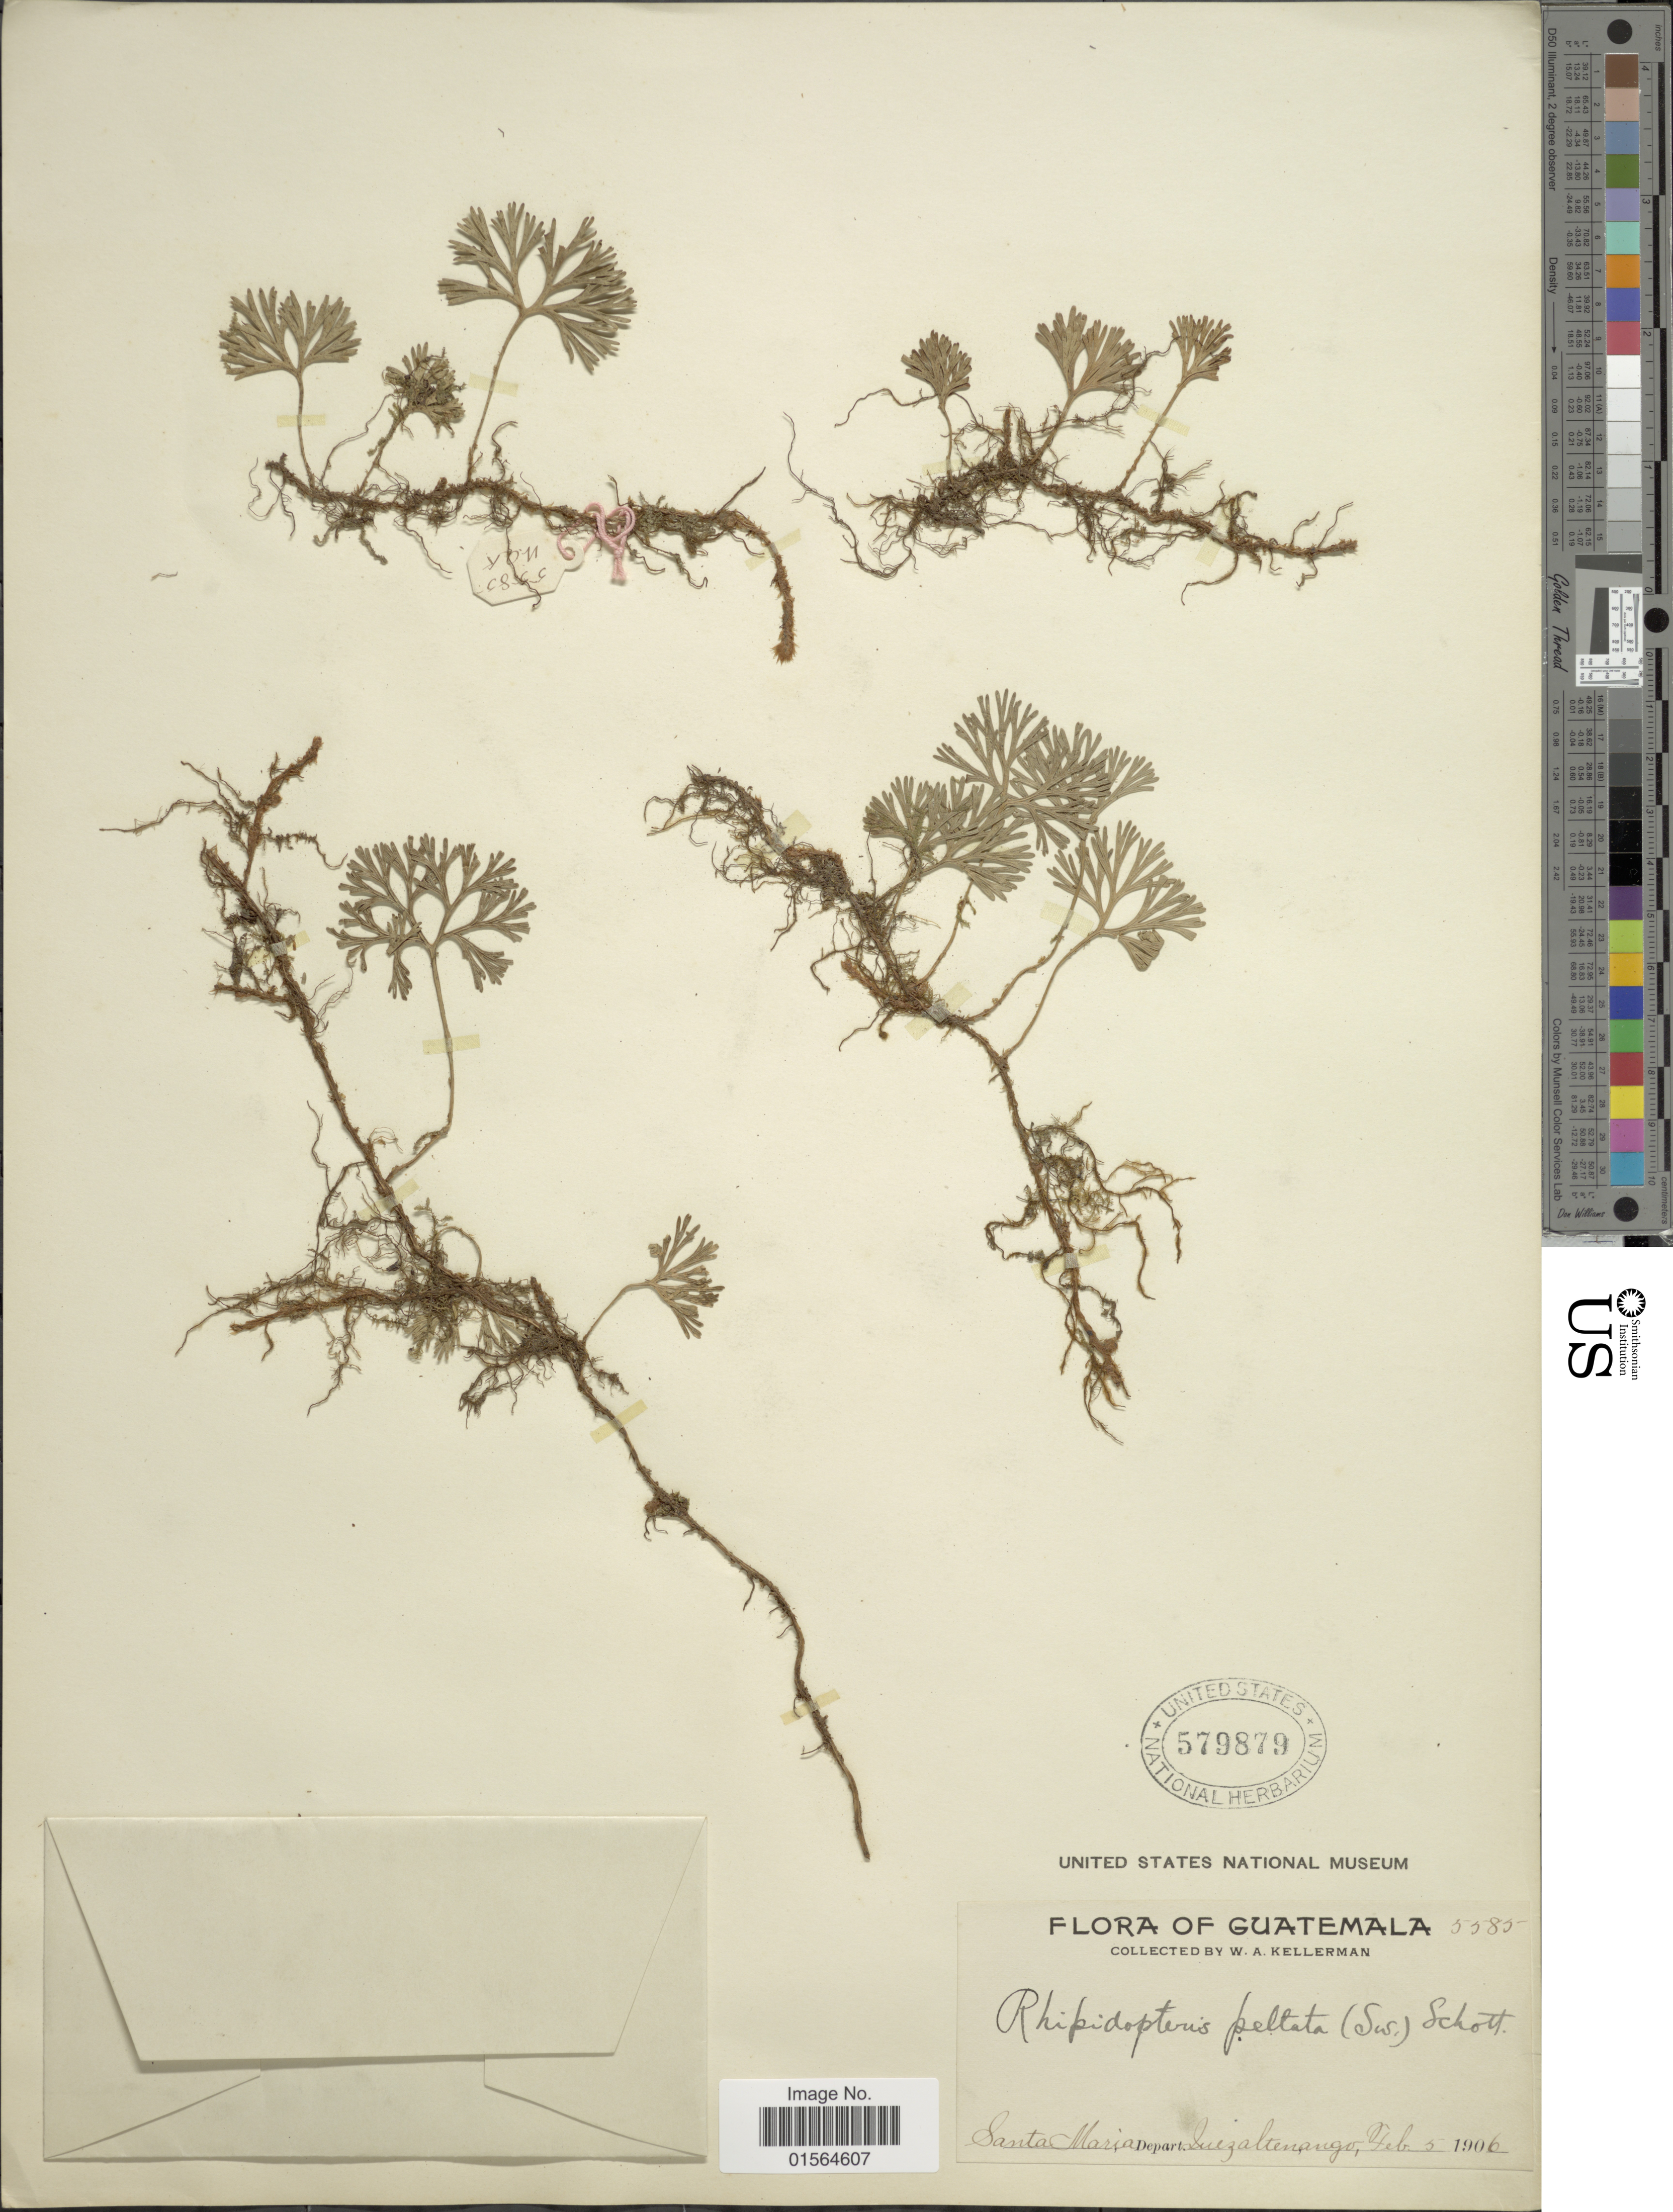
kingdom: Plantae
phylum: Tracheophyta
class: Polypodiopsida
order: Polypodiales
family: Dryopteridaceae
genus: Elaphoglossum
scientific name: Elaphoglossum peltatum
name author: (Sw.) Urb.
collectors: W. Kellerman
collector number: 5585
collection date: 1906-02-05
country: Guatemala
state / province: Quetzaltenango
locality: Santa Maria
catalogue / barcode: US 579879